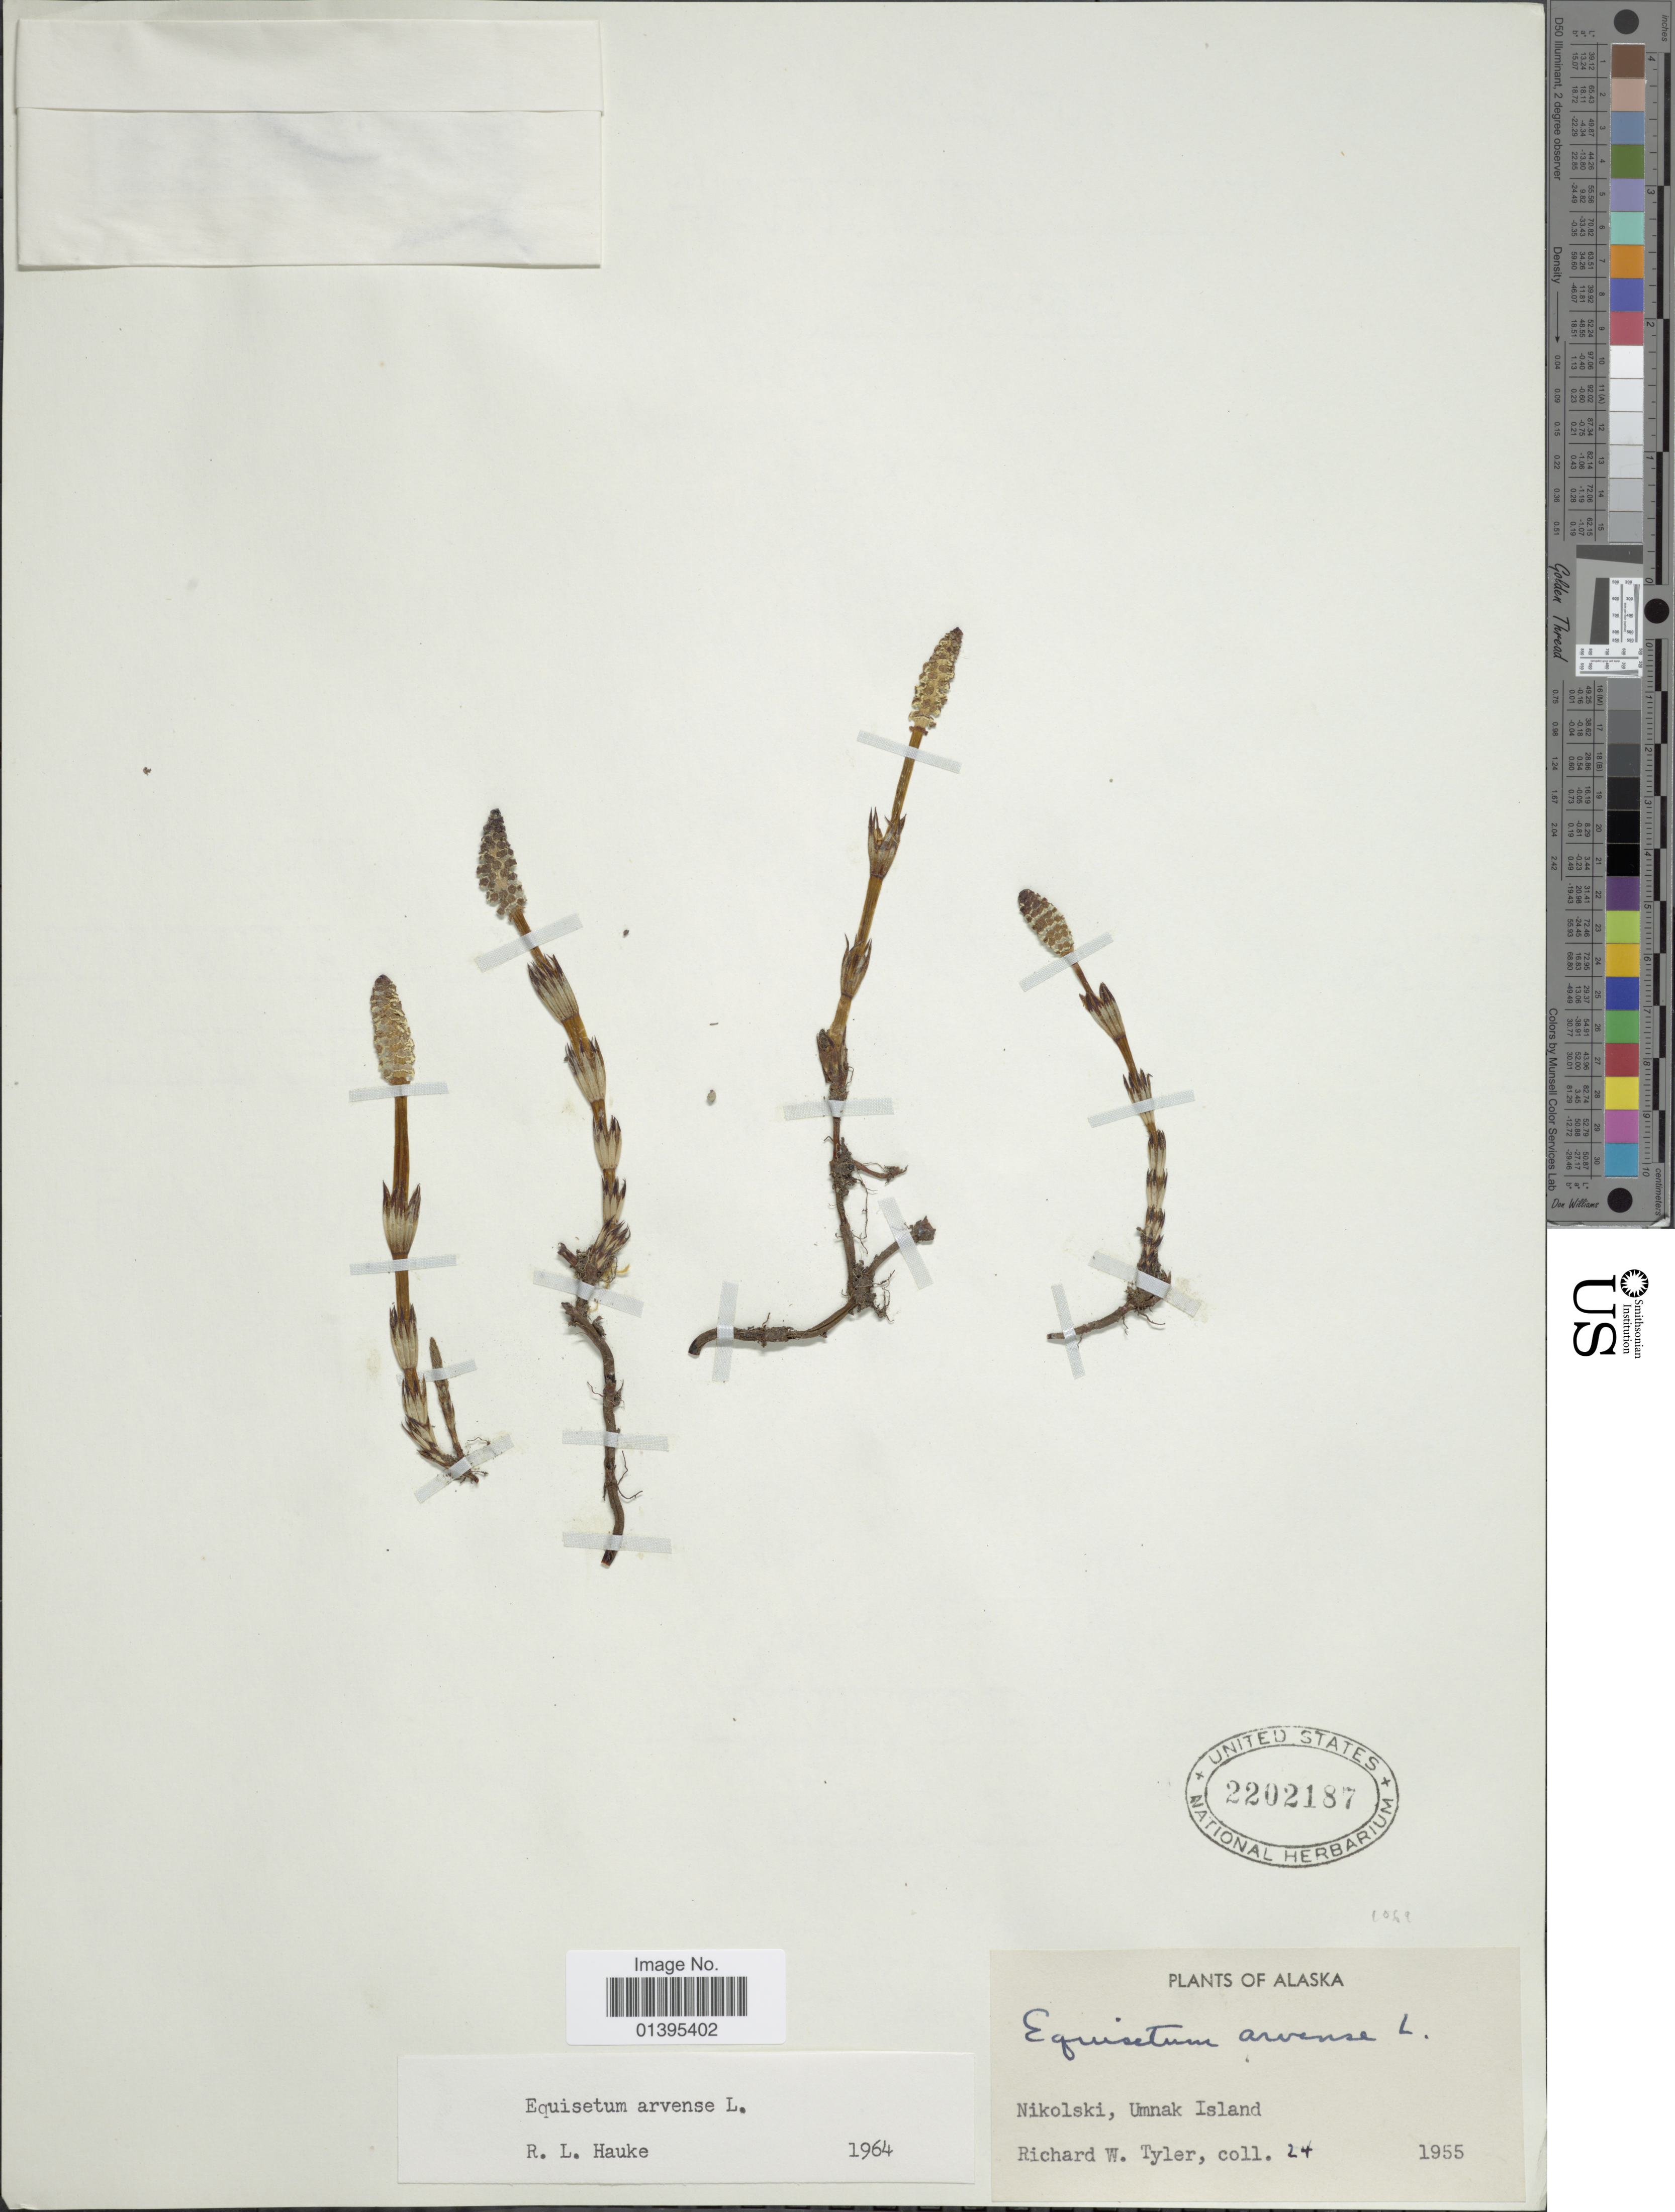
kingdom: Plantae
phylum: Tracheophyta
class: Polypodiopsida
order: Equisetales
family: Equisetaceae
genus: Equisetum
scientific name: Equisetum arvense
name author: L.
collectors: R. Tyler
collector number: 24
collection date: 1955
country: United States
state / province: Alaska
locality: Nikolski, Umnak Island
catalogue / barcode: US 2202187